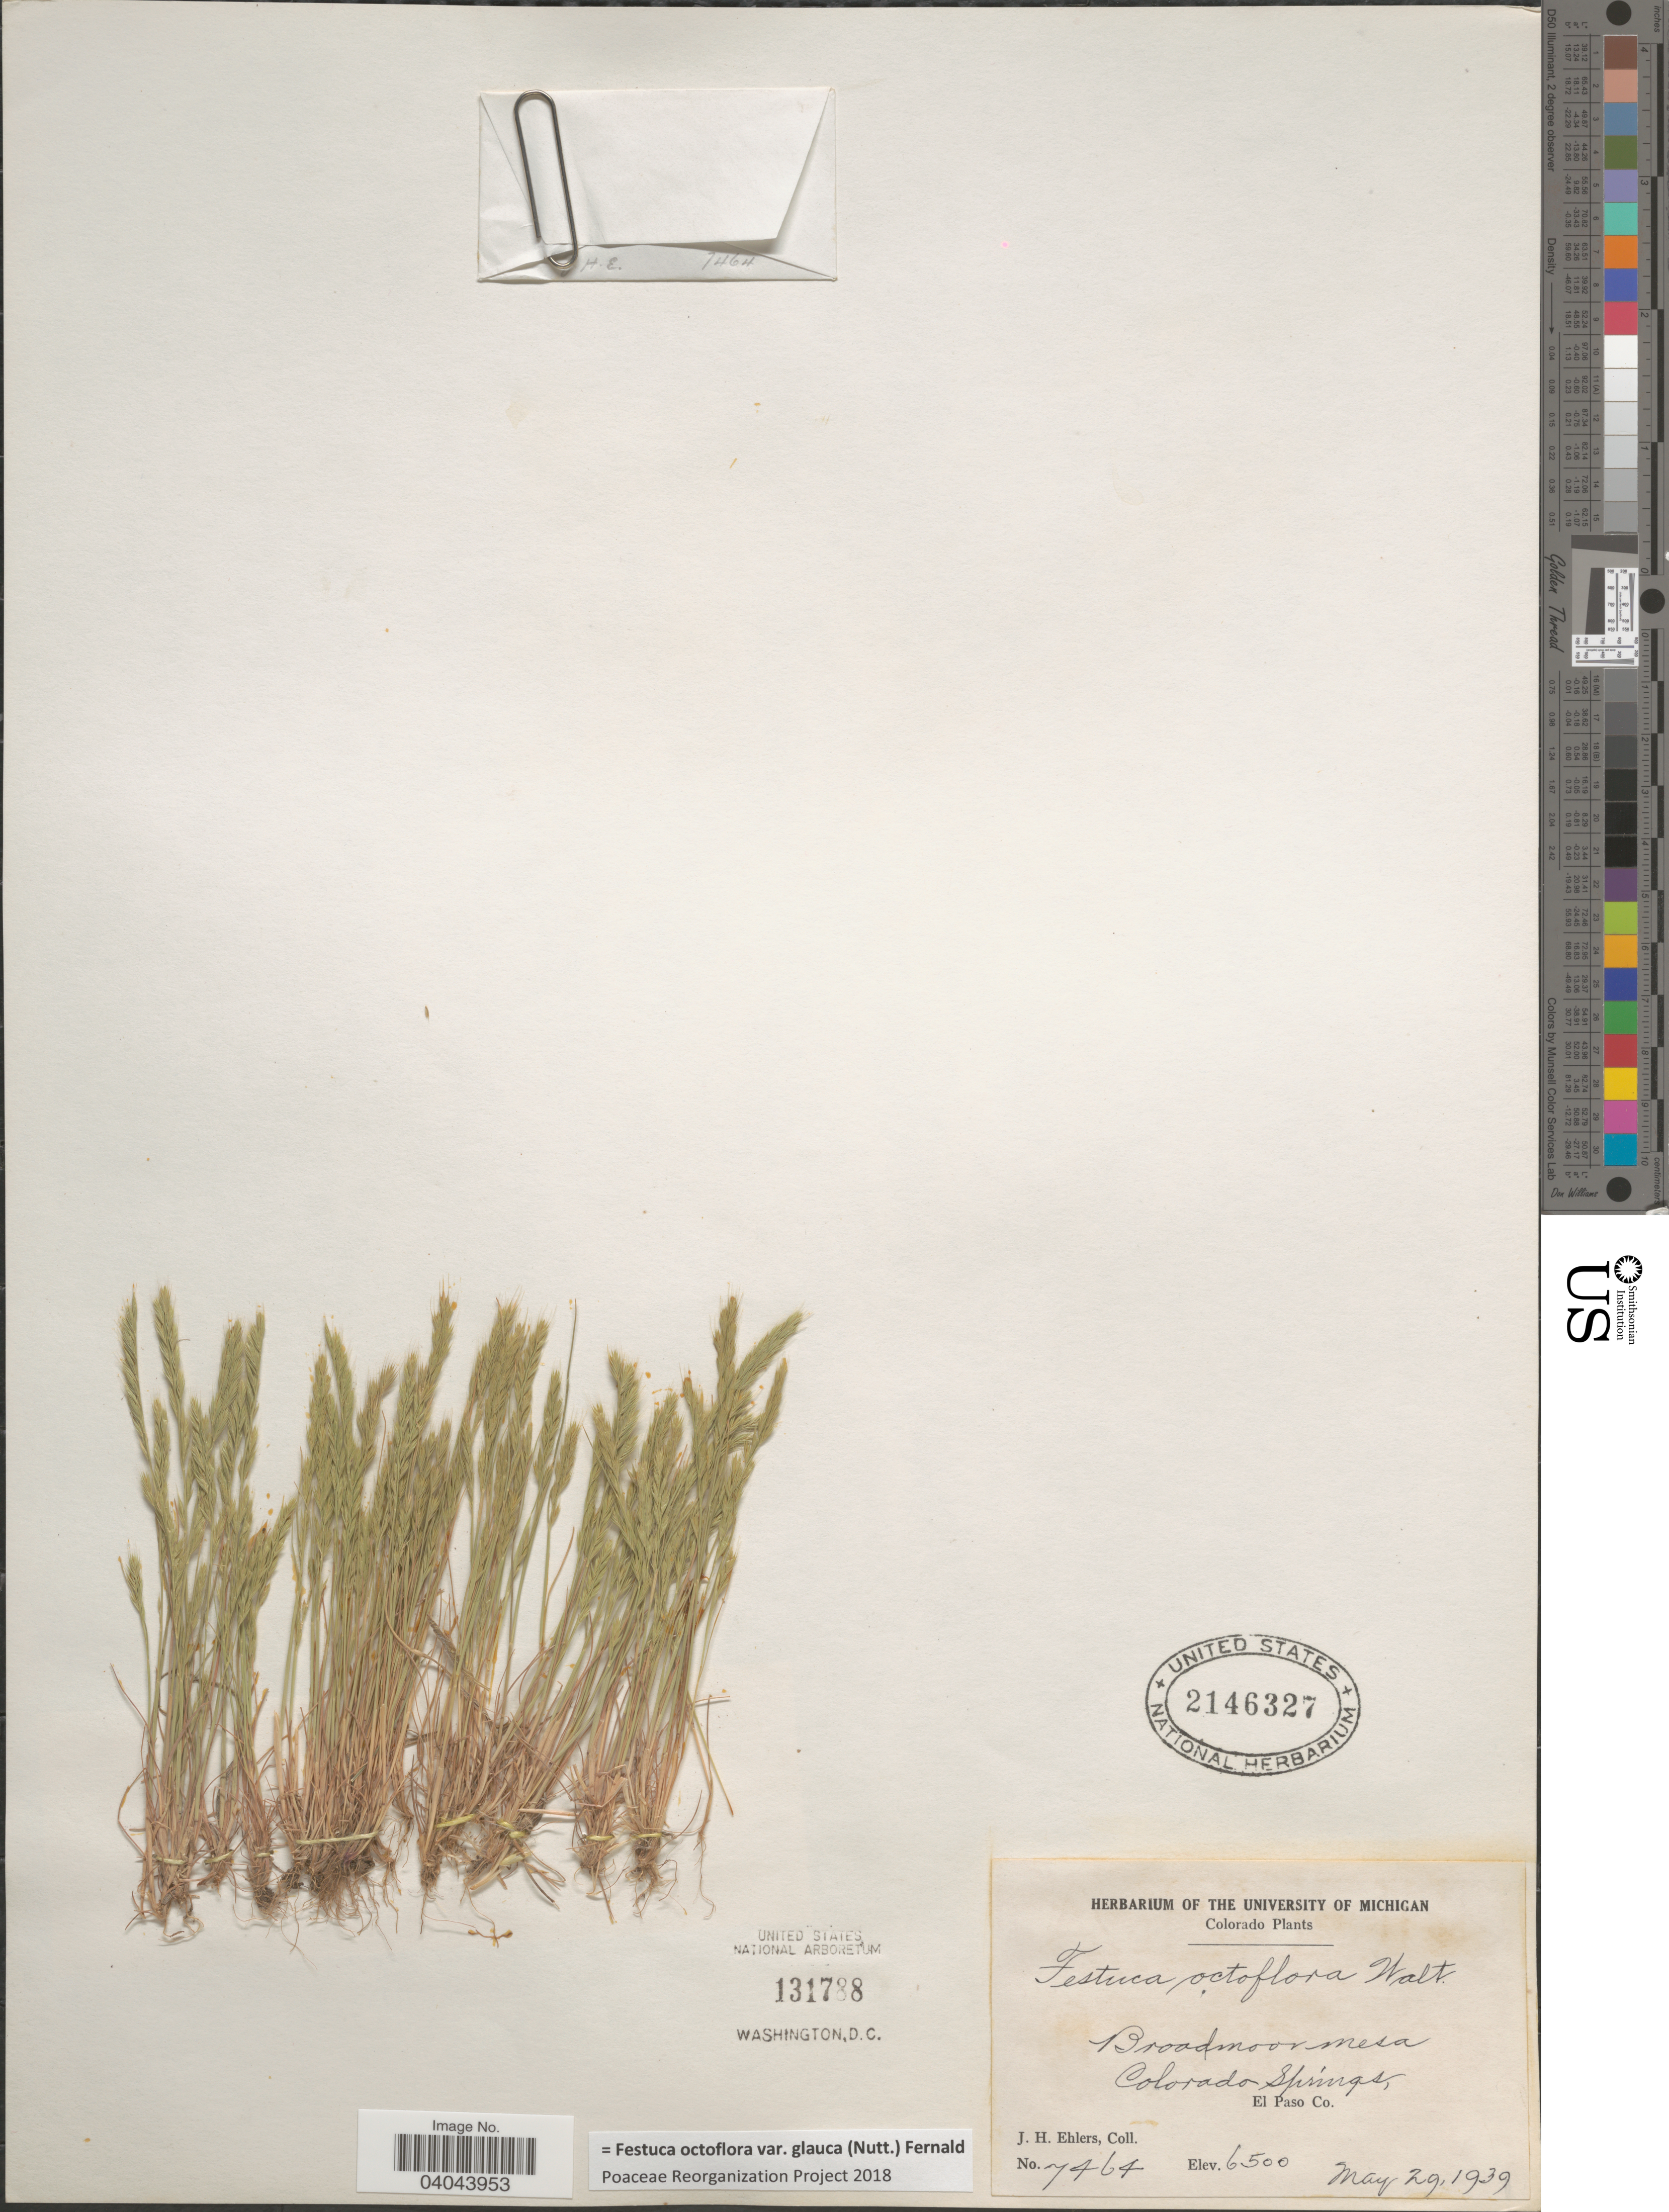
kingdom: Plantae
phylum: Tracheophyta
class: Liliopsida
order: Poales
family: Poaceae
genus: Festuca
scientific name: Festuca octoflora var. glauca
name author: (Nutt.) Fernald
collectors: J. H. Ehlers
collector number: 7464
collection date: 1939-05-29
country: United States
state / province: Colorado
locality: Broadmoor mesa Colorado Springs, El Paso Co.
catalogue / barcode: US 2146327